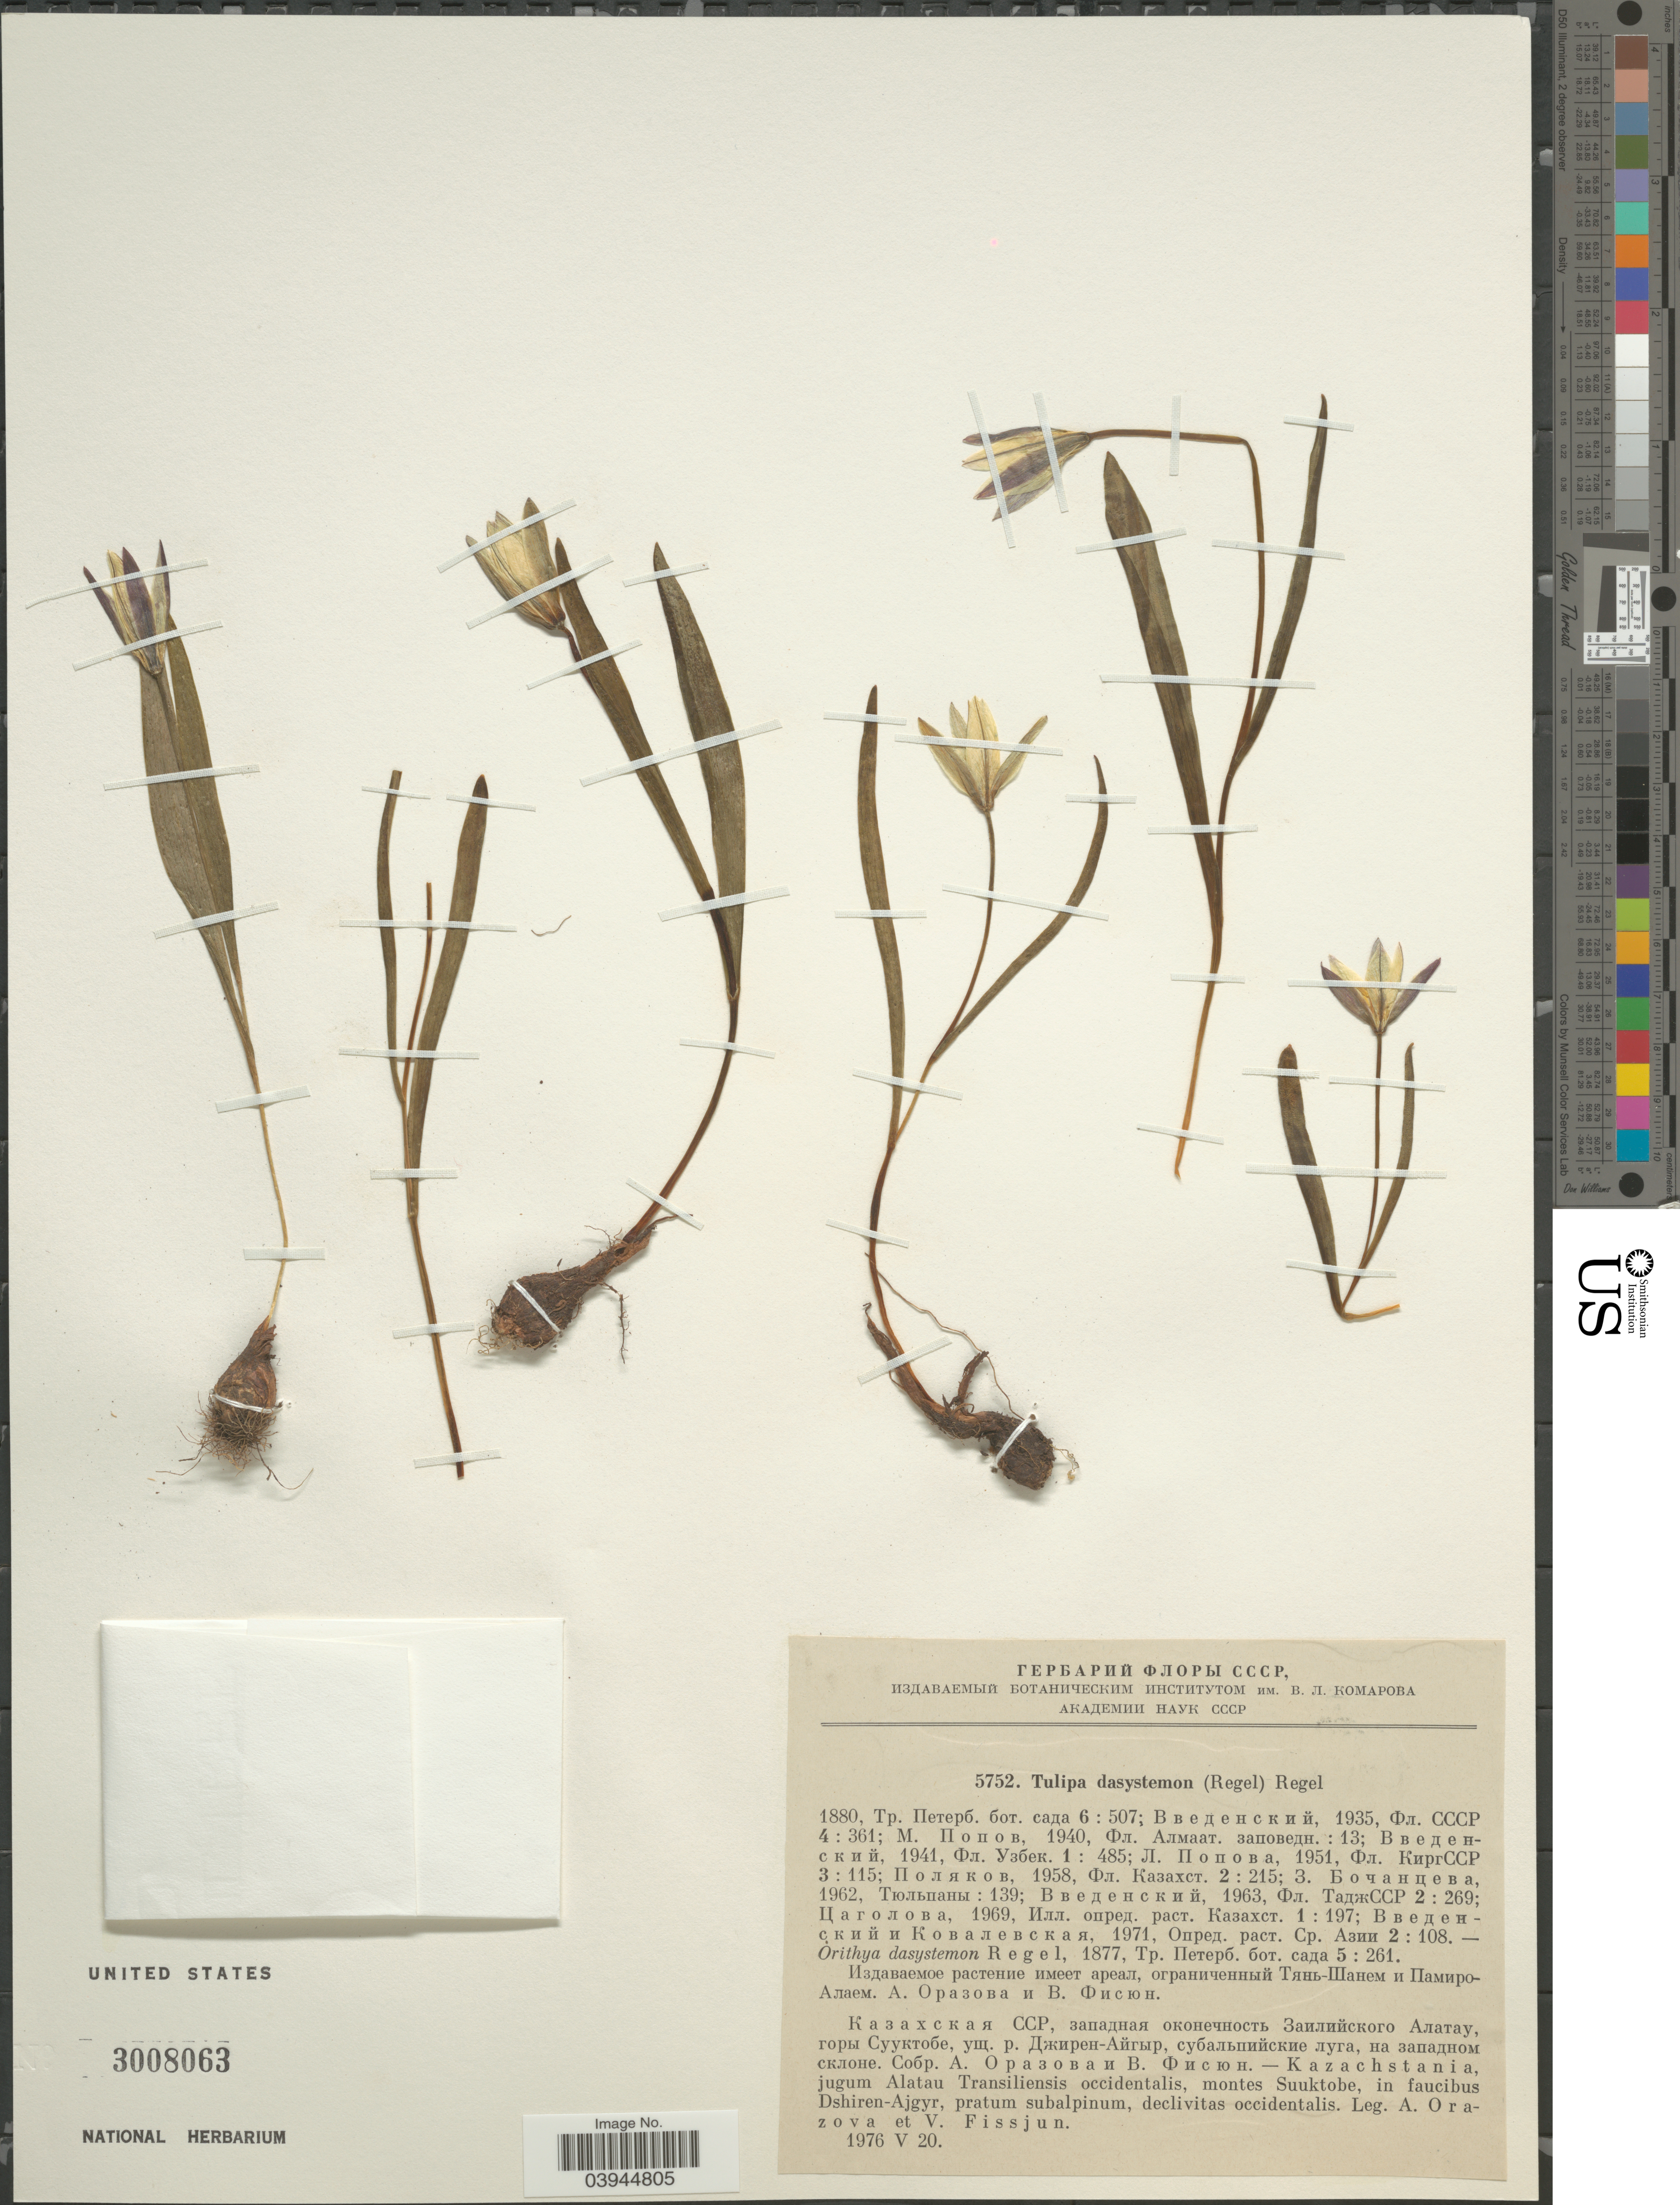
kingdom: Plantae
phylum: Tracheophyta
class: Liliopsida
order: Liliales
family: Liliaceae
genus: Tulipa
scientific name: Tulipa dasystemon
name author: (Regel) Regel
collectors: A. Orazova & V. Fissjun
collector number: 5752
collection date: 1976-05-20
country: Kazakhstan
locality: Kazachstania, jugum Alatau Transiliensis occidentalis, montes Suuktobe, in faucibus Dshiren-Ajgyr, pratum subalpinum, declivitas occidentalis.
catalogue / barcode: US 3008063